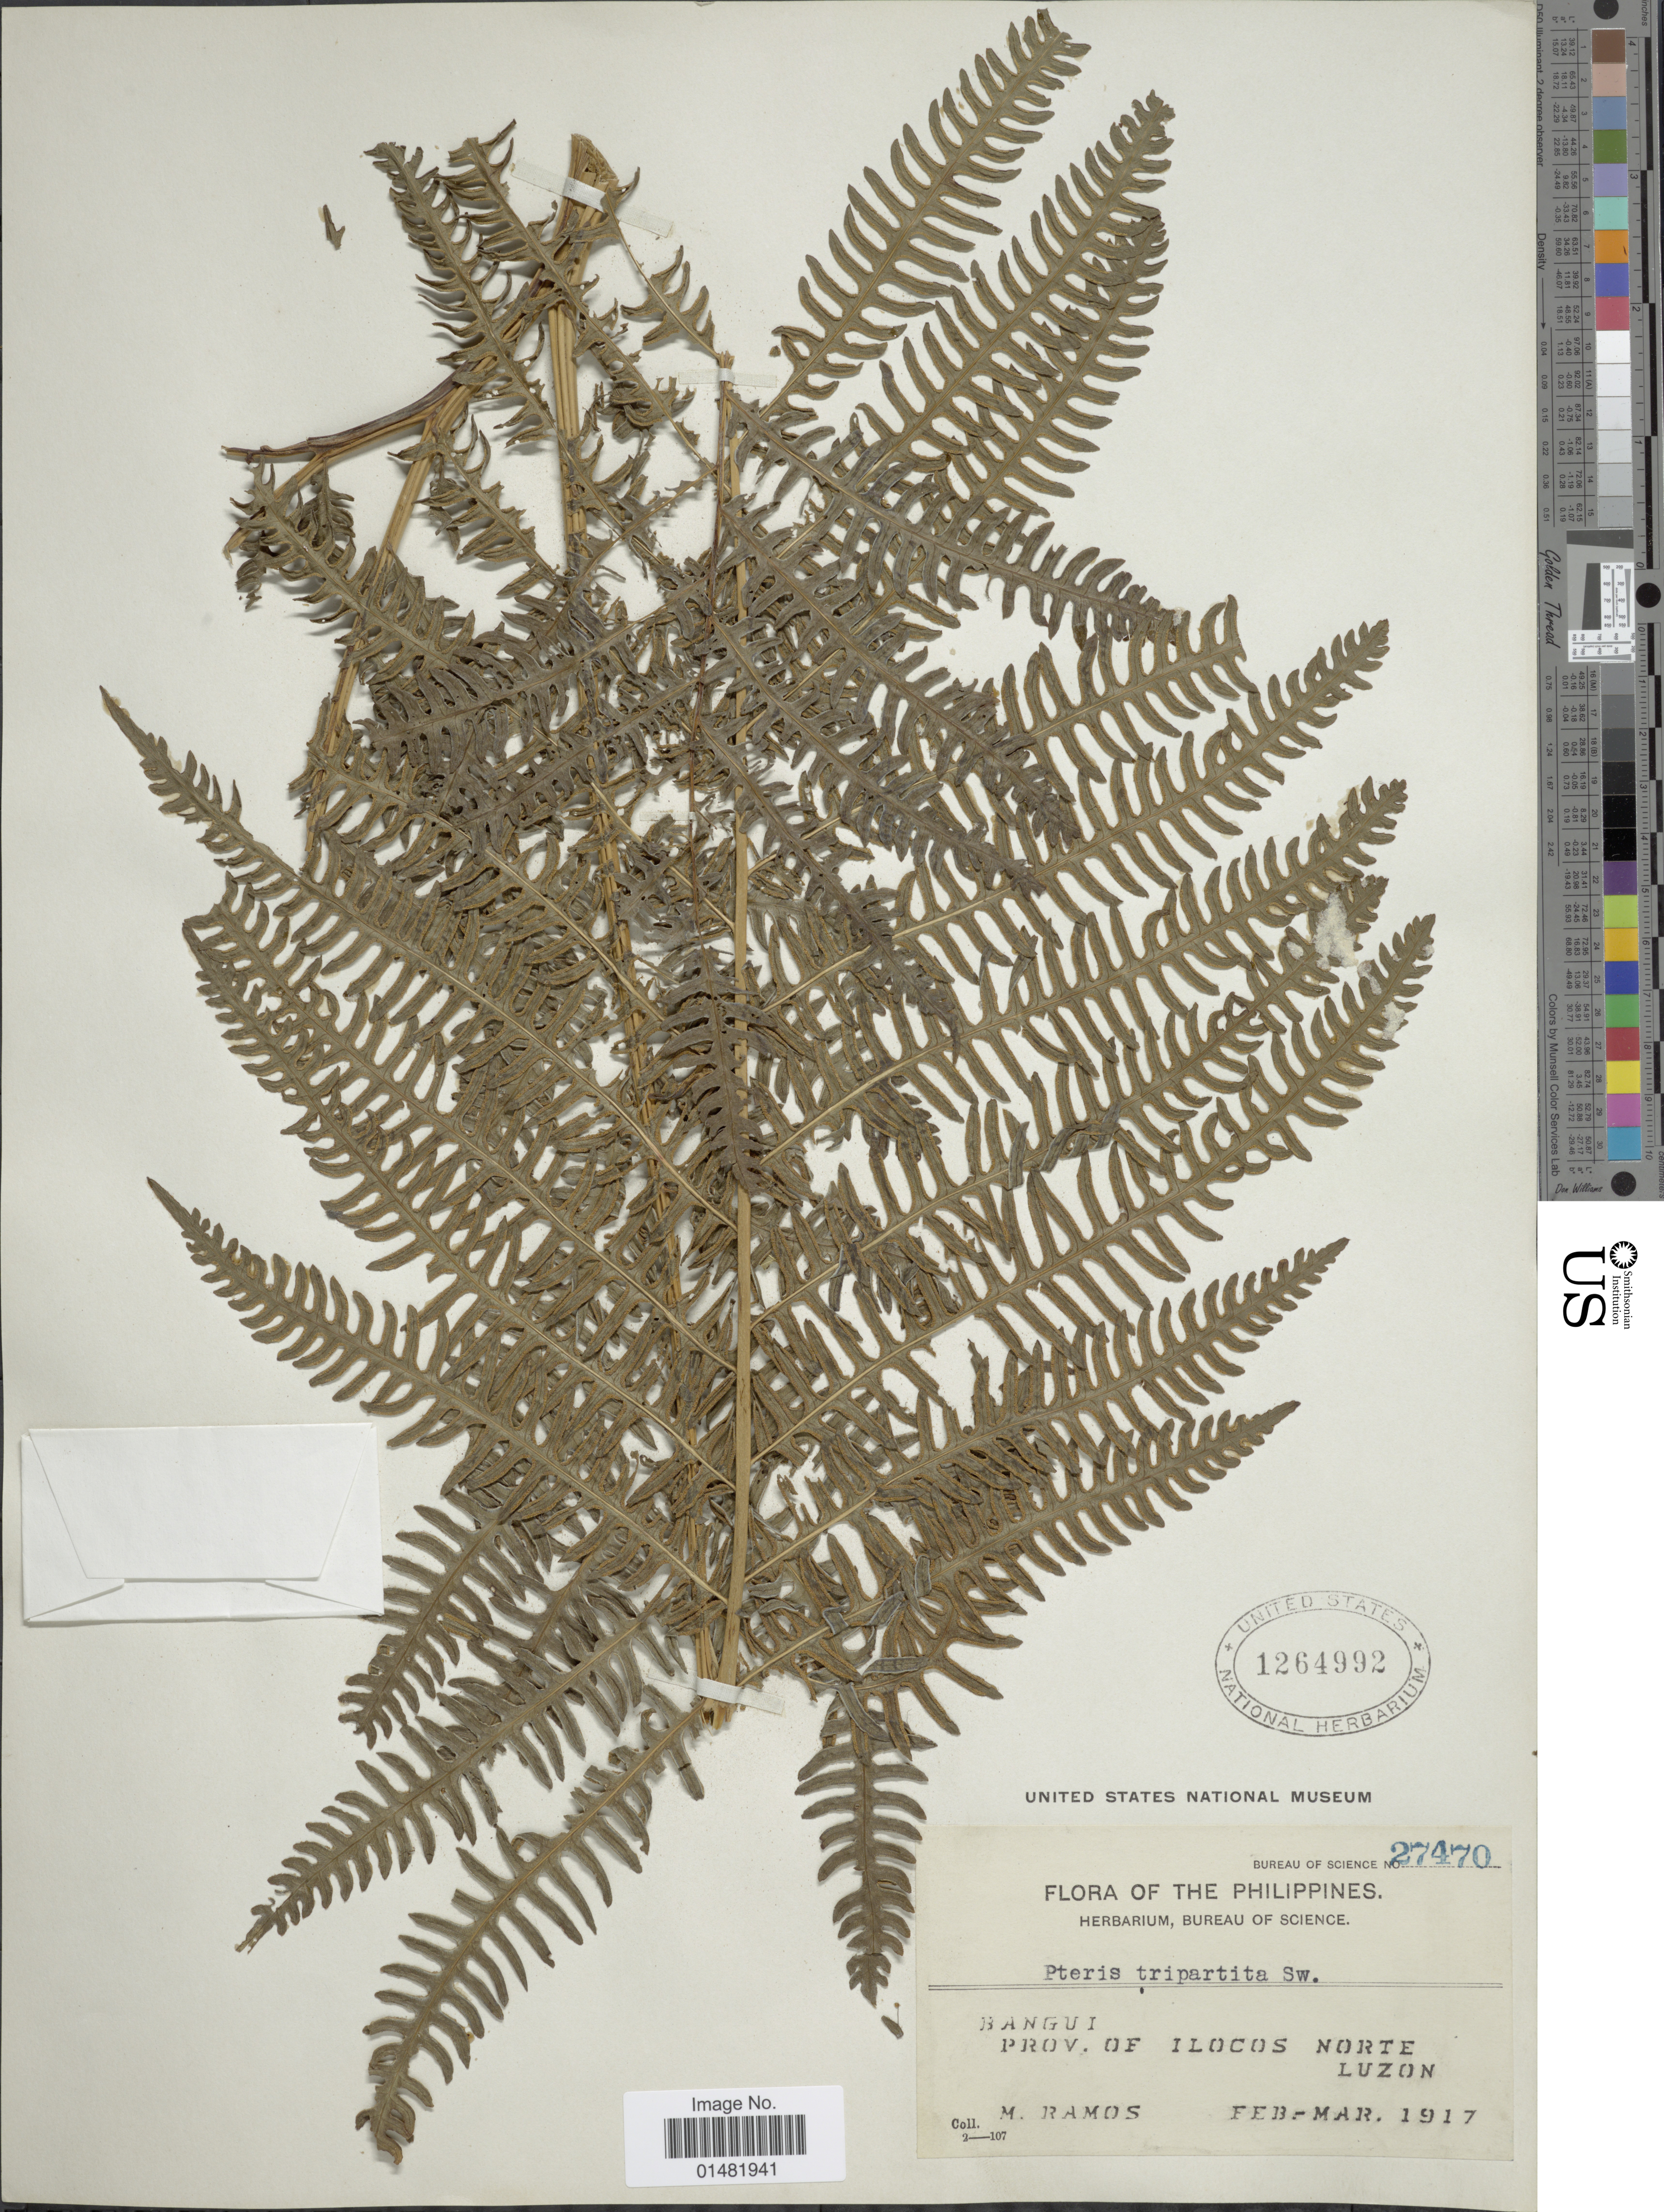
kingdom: Plantae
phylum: Tracheophyta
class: Polypodiopsida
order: Polypodiales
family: Pteridaceae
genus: Pteris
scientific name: Pteris tripartita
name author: Sw.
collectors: M. Ramos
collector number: Bureau of Science 27470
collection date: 1917-02/1917-03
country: Philippines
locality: Bangui, Prov. of Ilocos Norte, Luzon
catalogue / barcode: US 1264992